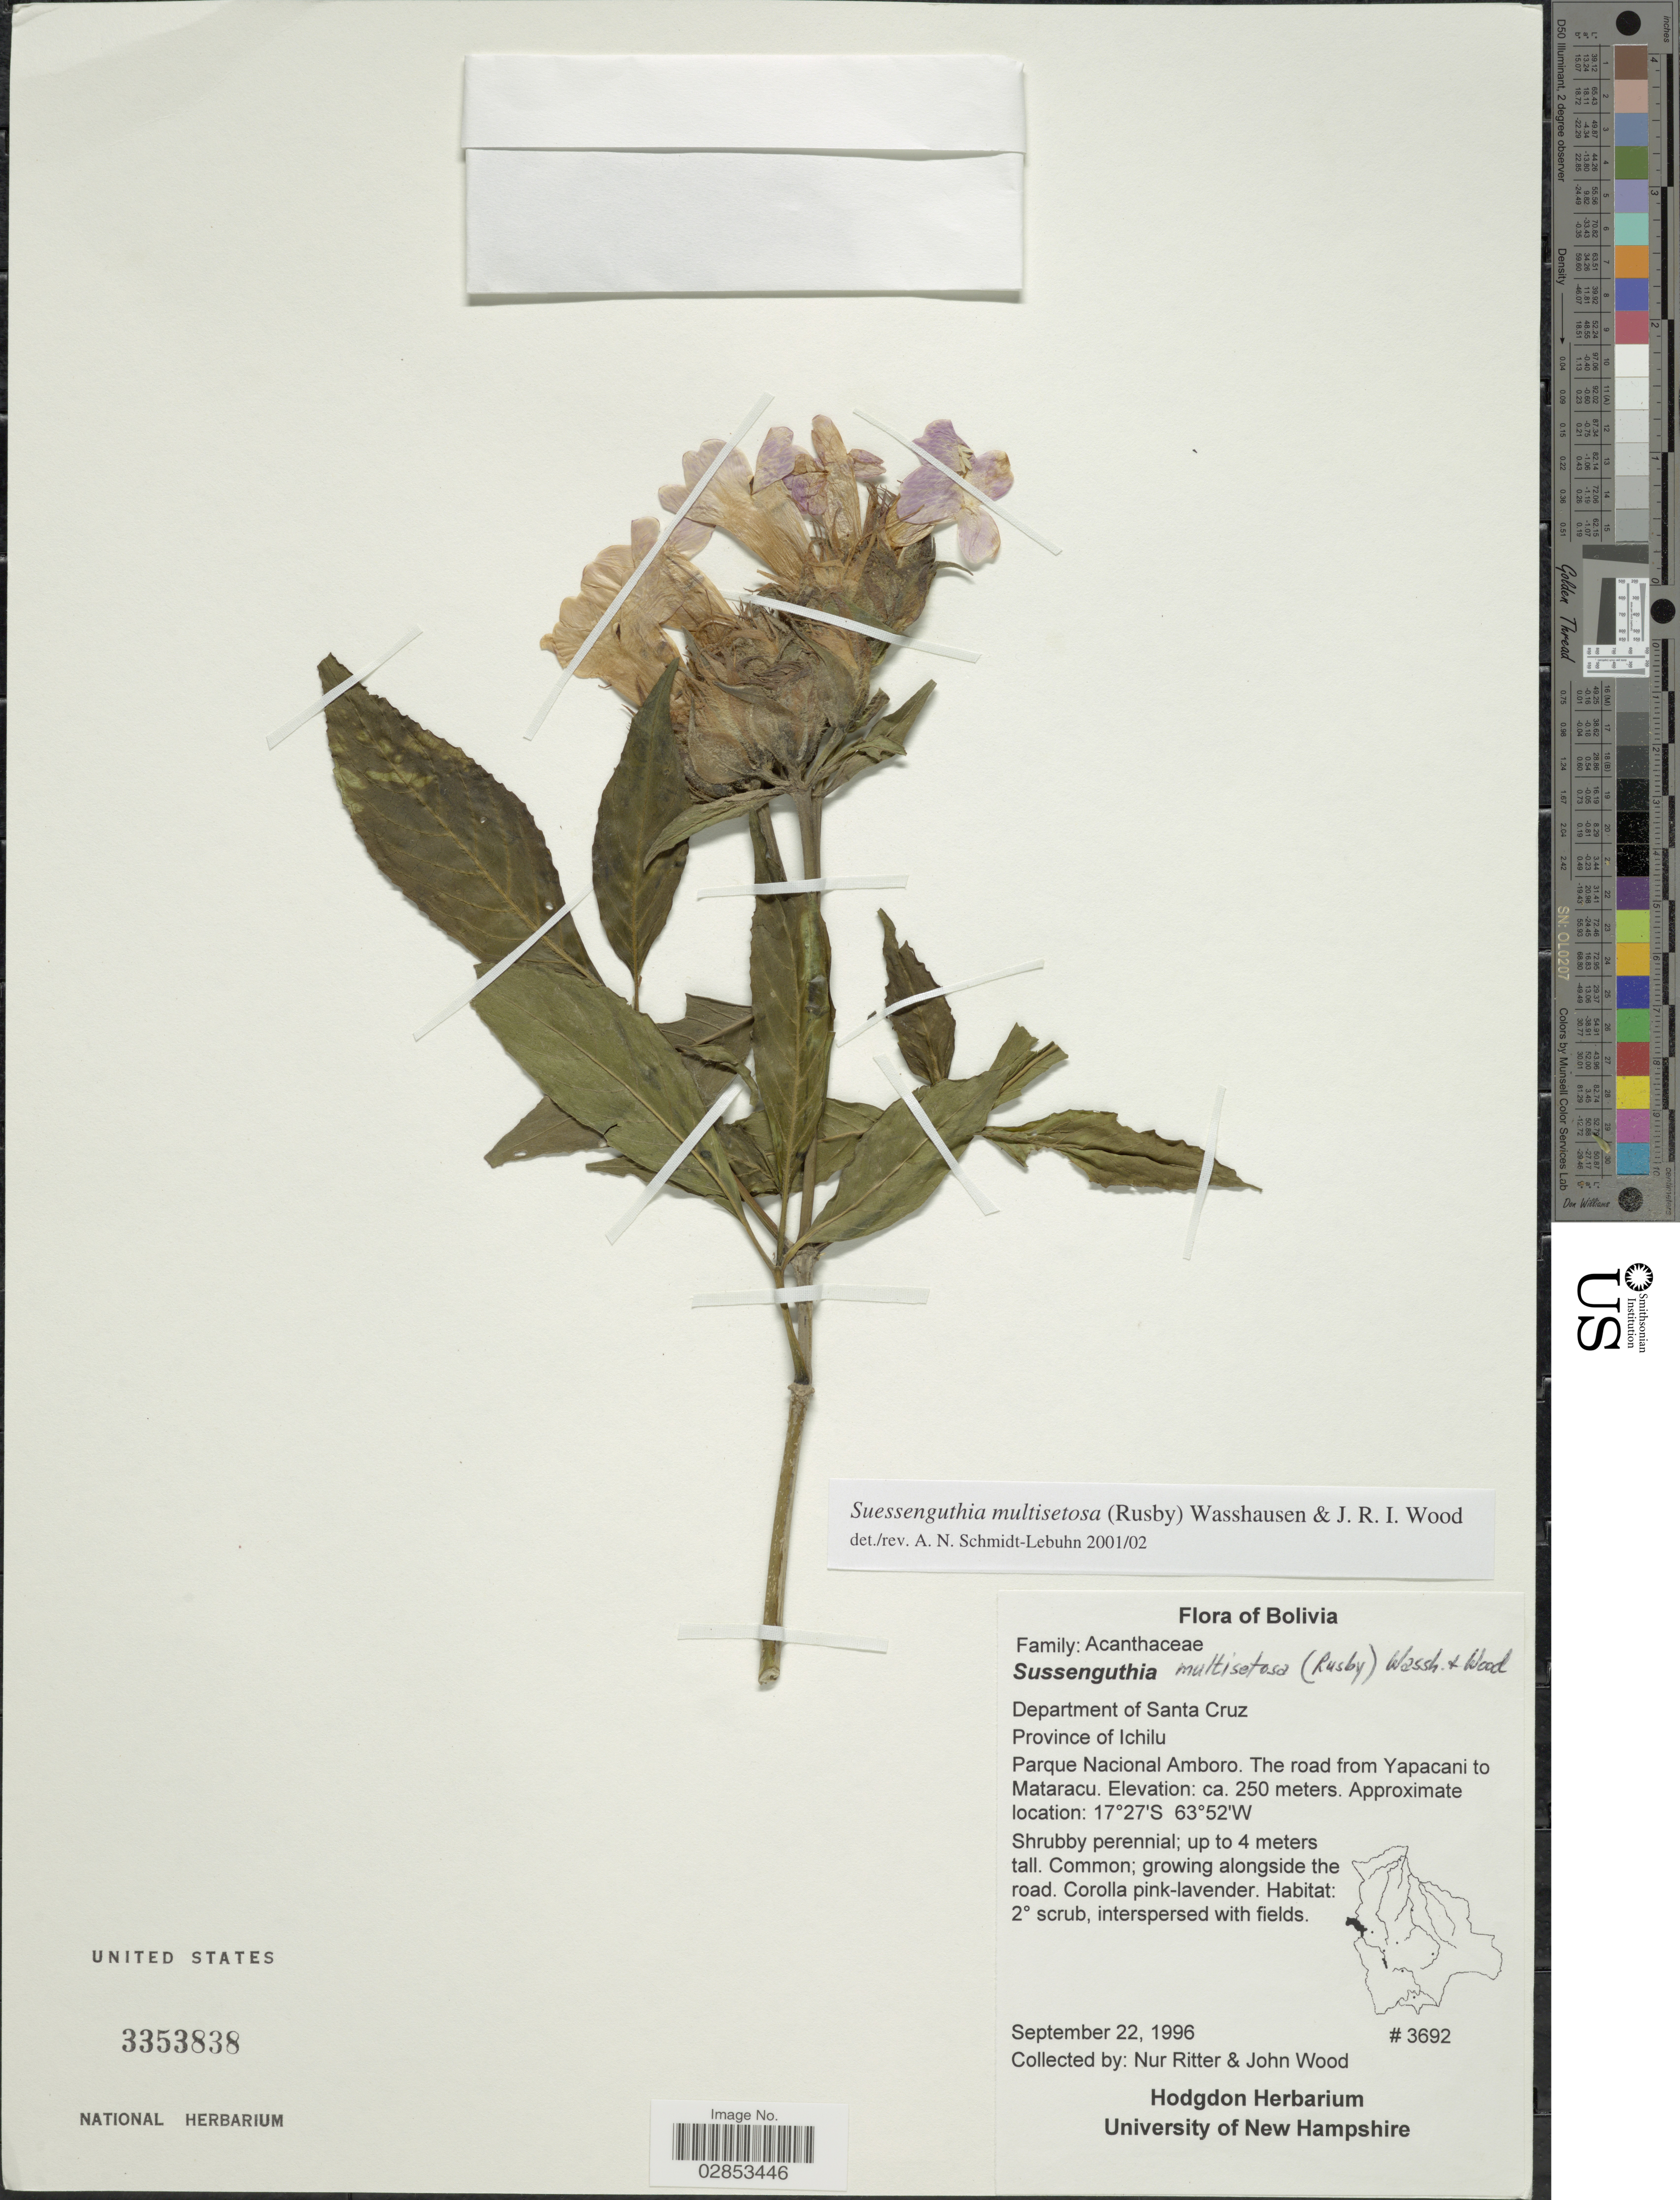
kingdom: Plantae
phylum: Tracheophyta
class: Magnoliopsida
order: Lamiales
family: Acanthaceae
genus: Suessenguthia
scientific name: Suessenguthia multisetosa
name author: (Rusby) Wassh. & J.R.I. Wood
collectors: N. Ritter & J. Wood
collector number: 3692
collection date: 1996-09-22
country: Bolivia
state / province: Santa Cruz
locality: Department of Santa Cruz. Province of Ichilu. Parque Nacional Amboro. The road from Yapacani to Mataracu.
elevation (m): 250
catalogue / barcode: US 3353838